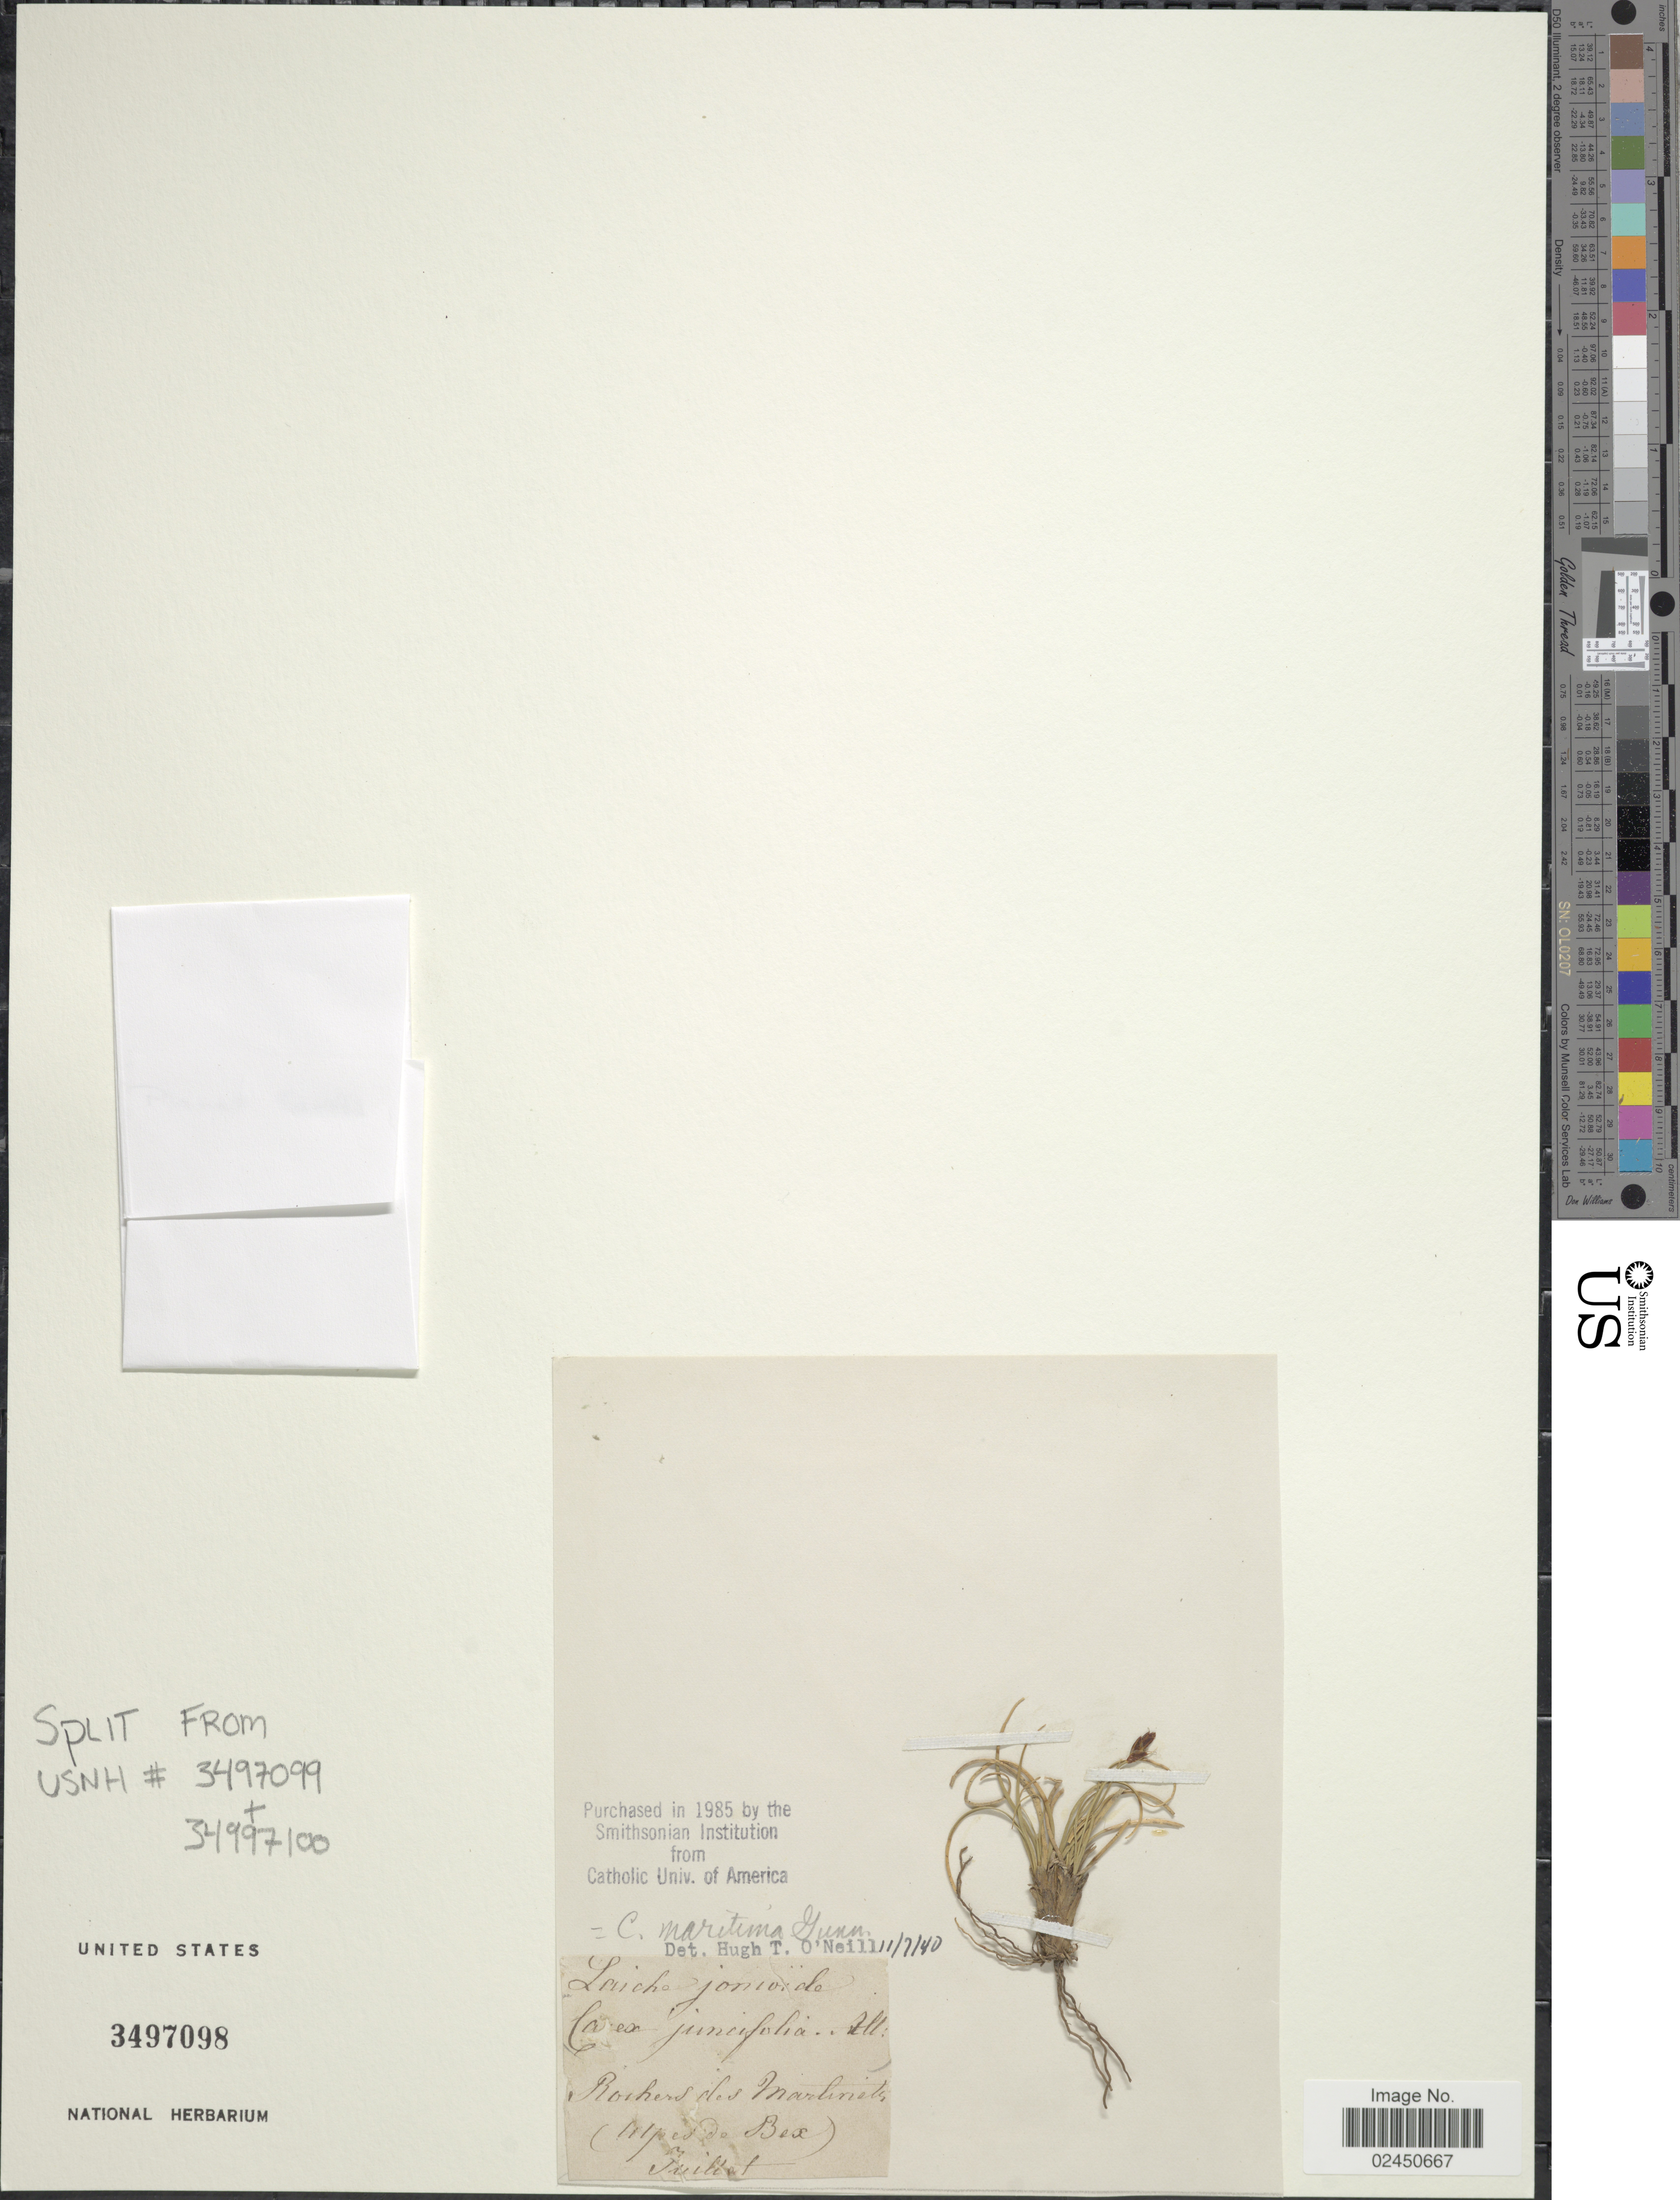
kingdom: Plantae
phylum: Tracheophyta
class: Liliopsida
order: Poales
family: Cyperaceae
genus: Carex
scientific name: Carex maritima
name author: Gunnerus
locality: Rochers des Martinets. (Alpes de Bex) [interpreted]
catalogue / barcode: US 3497098